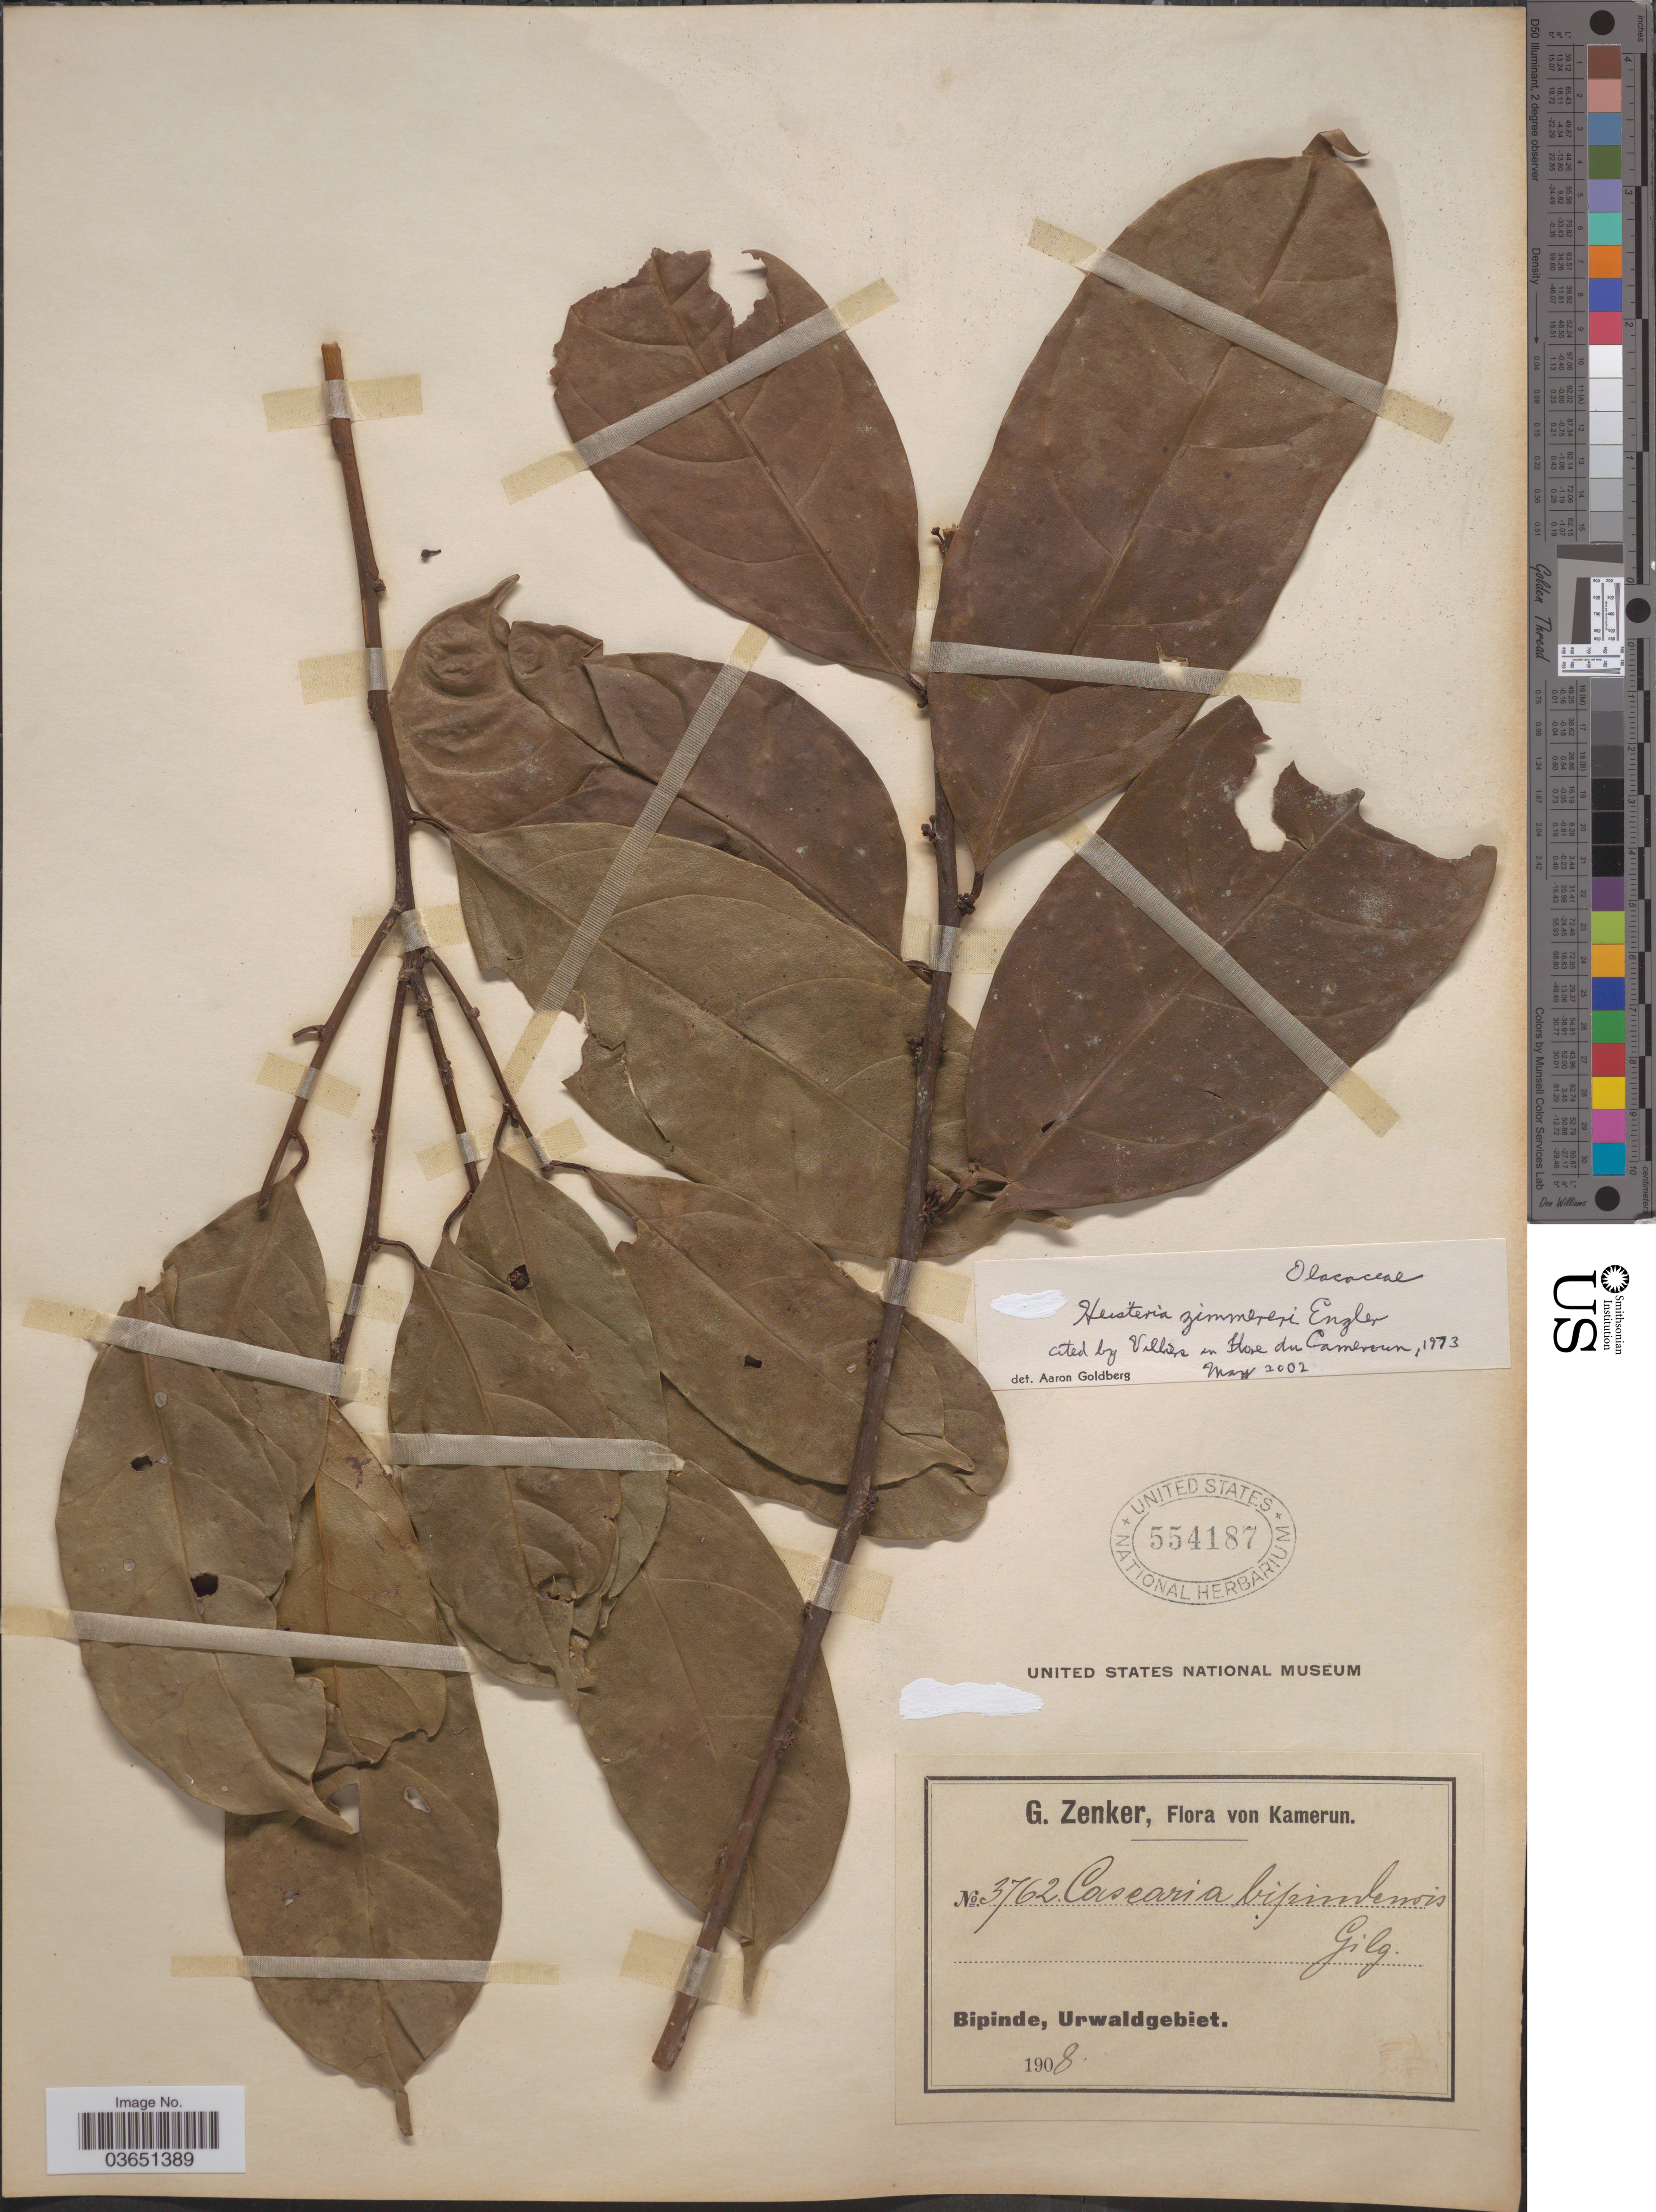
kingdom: Plantae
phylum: Tracheophyta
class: Magnoliopsida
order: Santalales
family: Erythropalaceae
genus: Heisteria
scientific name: Heisteria zimmereri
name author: Engl.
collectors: G. A. Zenker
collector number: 3762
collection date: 1908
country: Cameroon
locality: Bipinde, Urwaldgebiet.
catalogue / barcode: US 554187